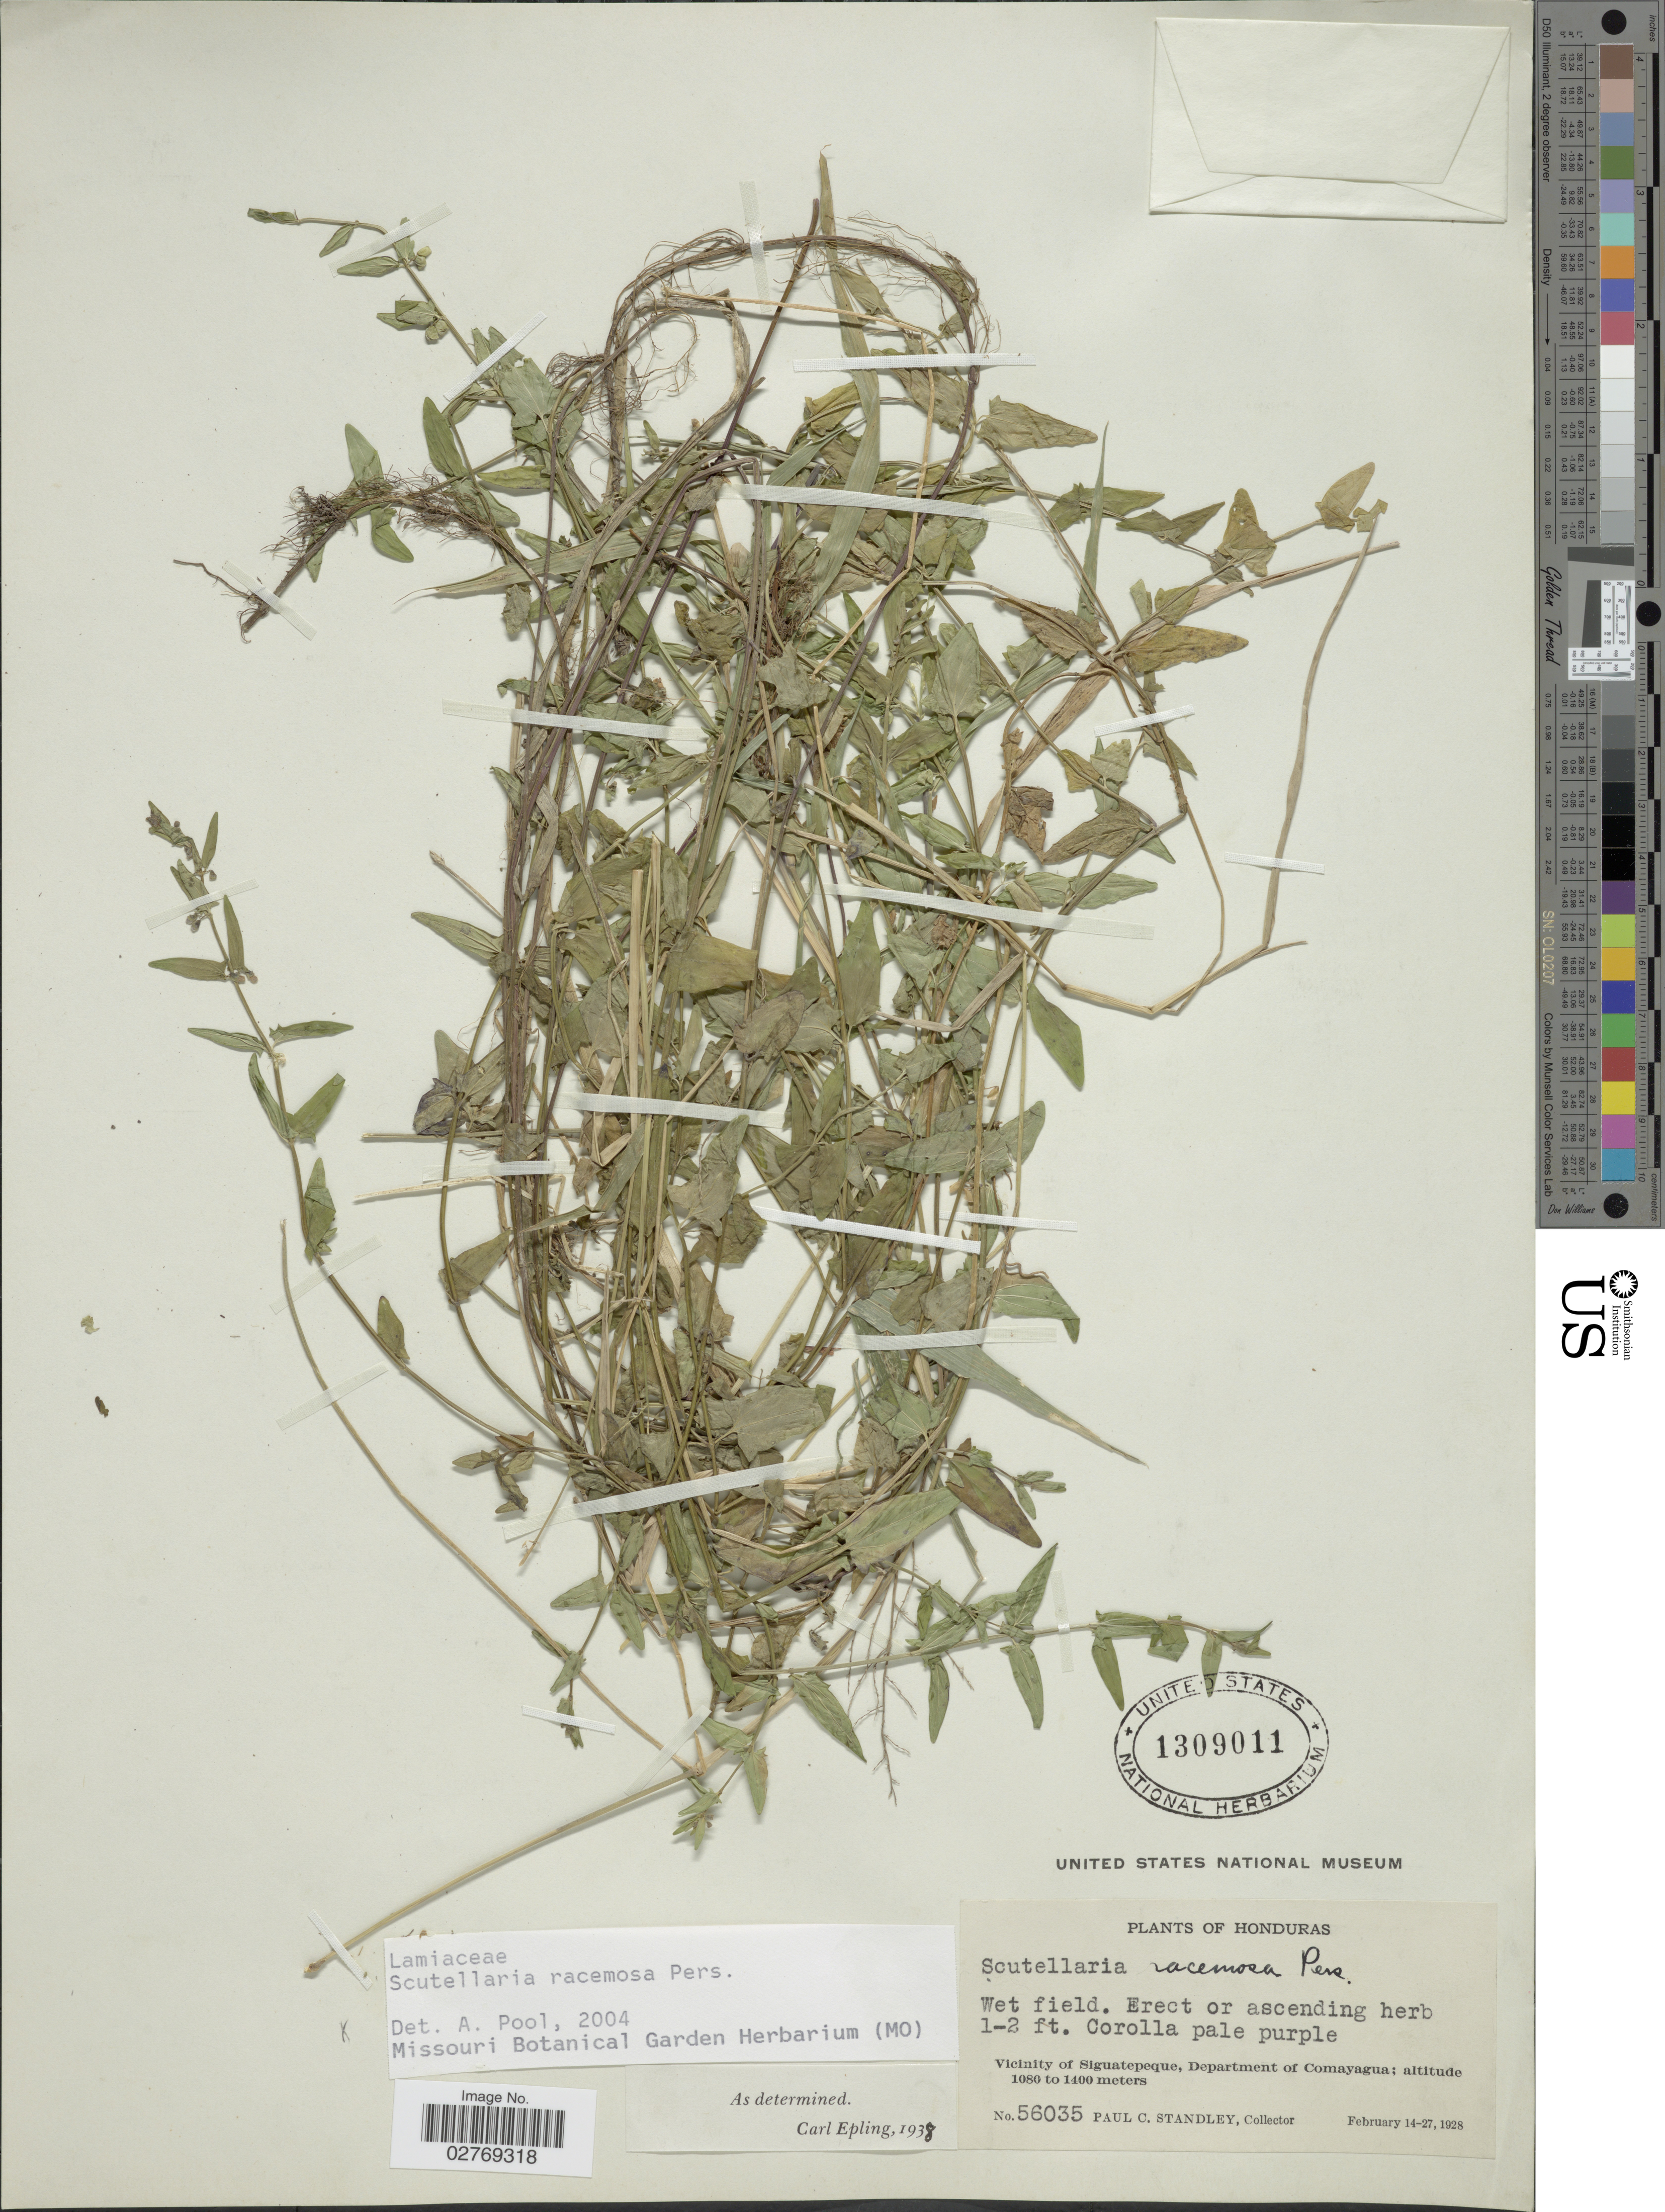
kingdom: Plantae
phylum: Tracheophyta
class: Magnoliopsida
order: Lamiales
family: Lamiaceae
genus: Scutellaria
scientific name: Scutellaria racemosa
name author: Pers.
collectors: P. C. Standley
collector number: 56035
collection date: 1928-02-14/1928-02-27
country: Honduras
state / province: Comayagua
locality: Vicinity of Siguatepeque, Department of Comayagua.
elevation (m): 1080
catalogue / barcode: US 1309011